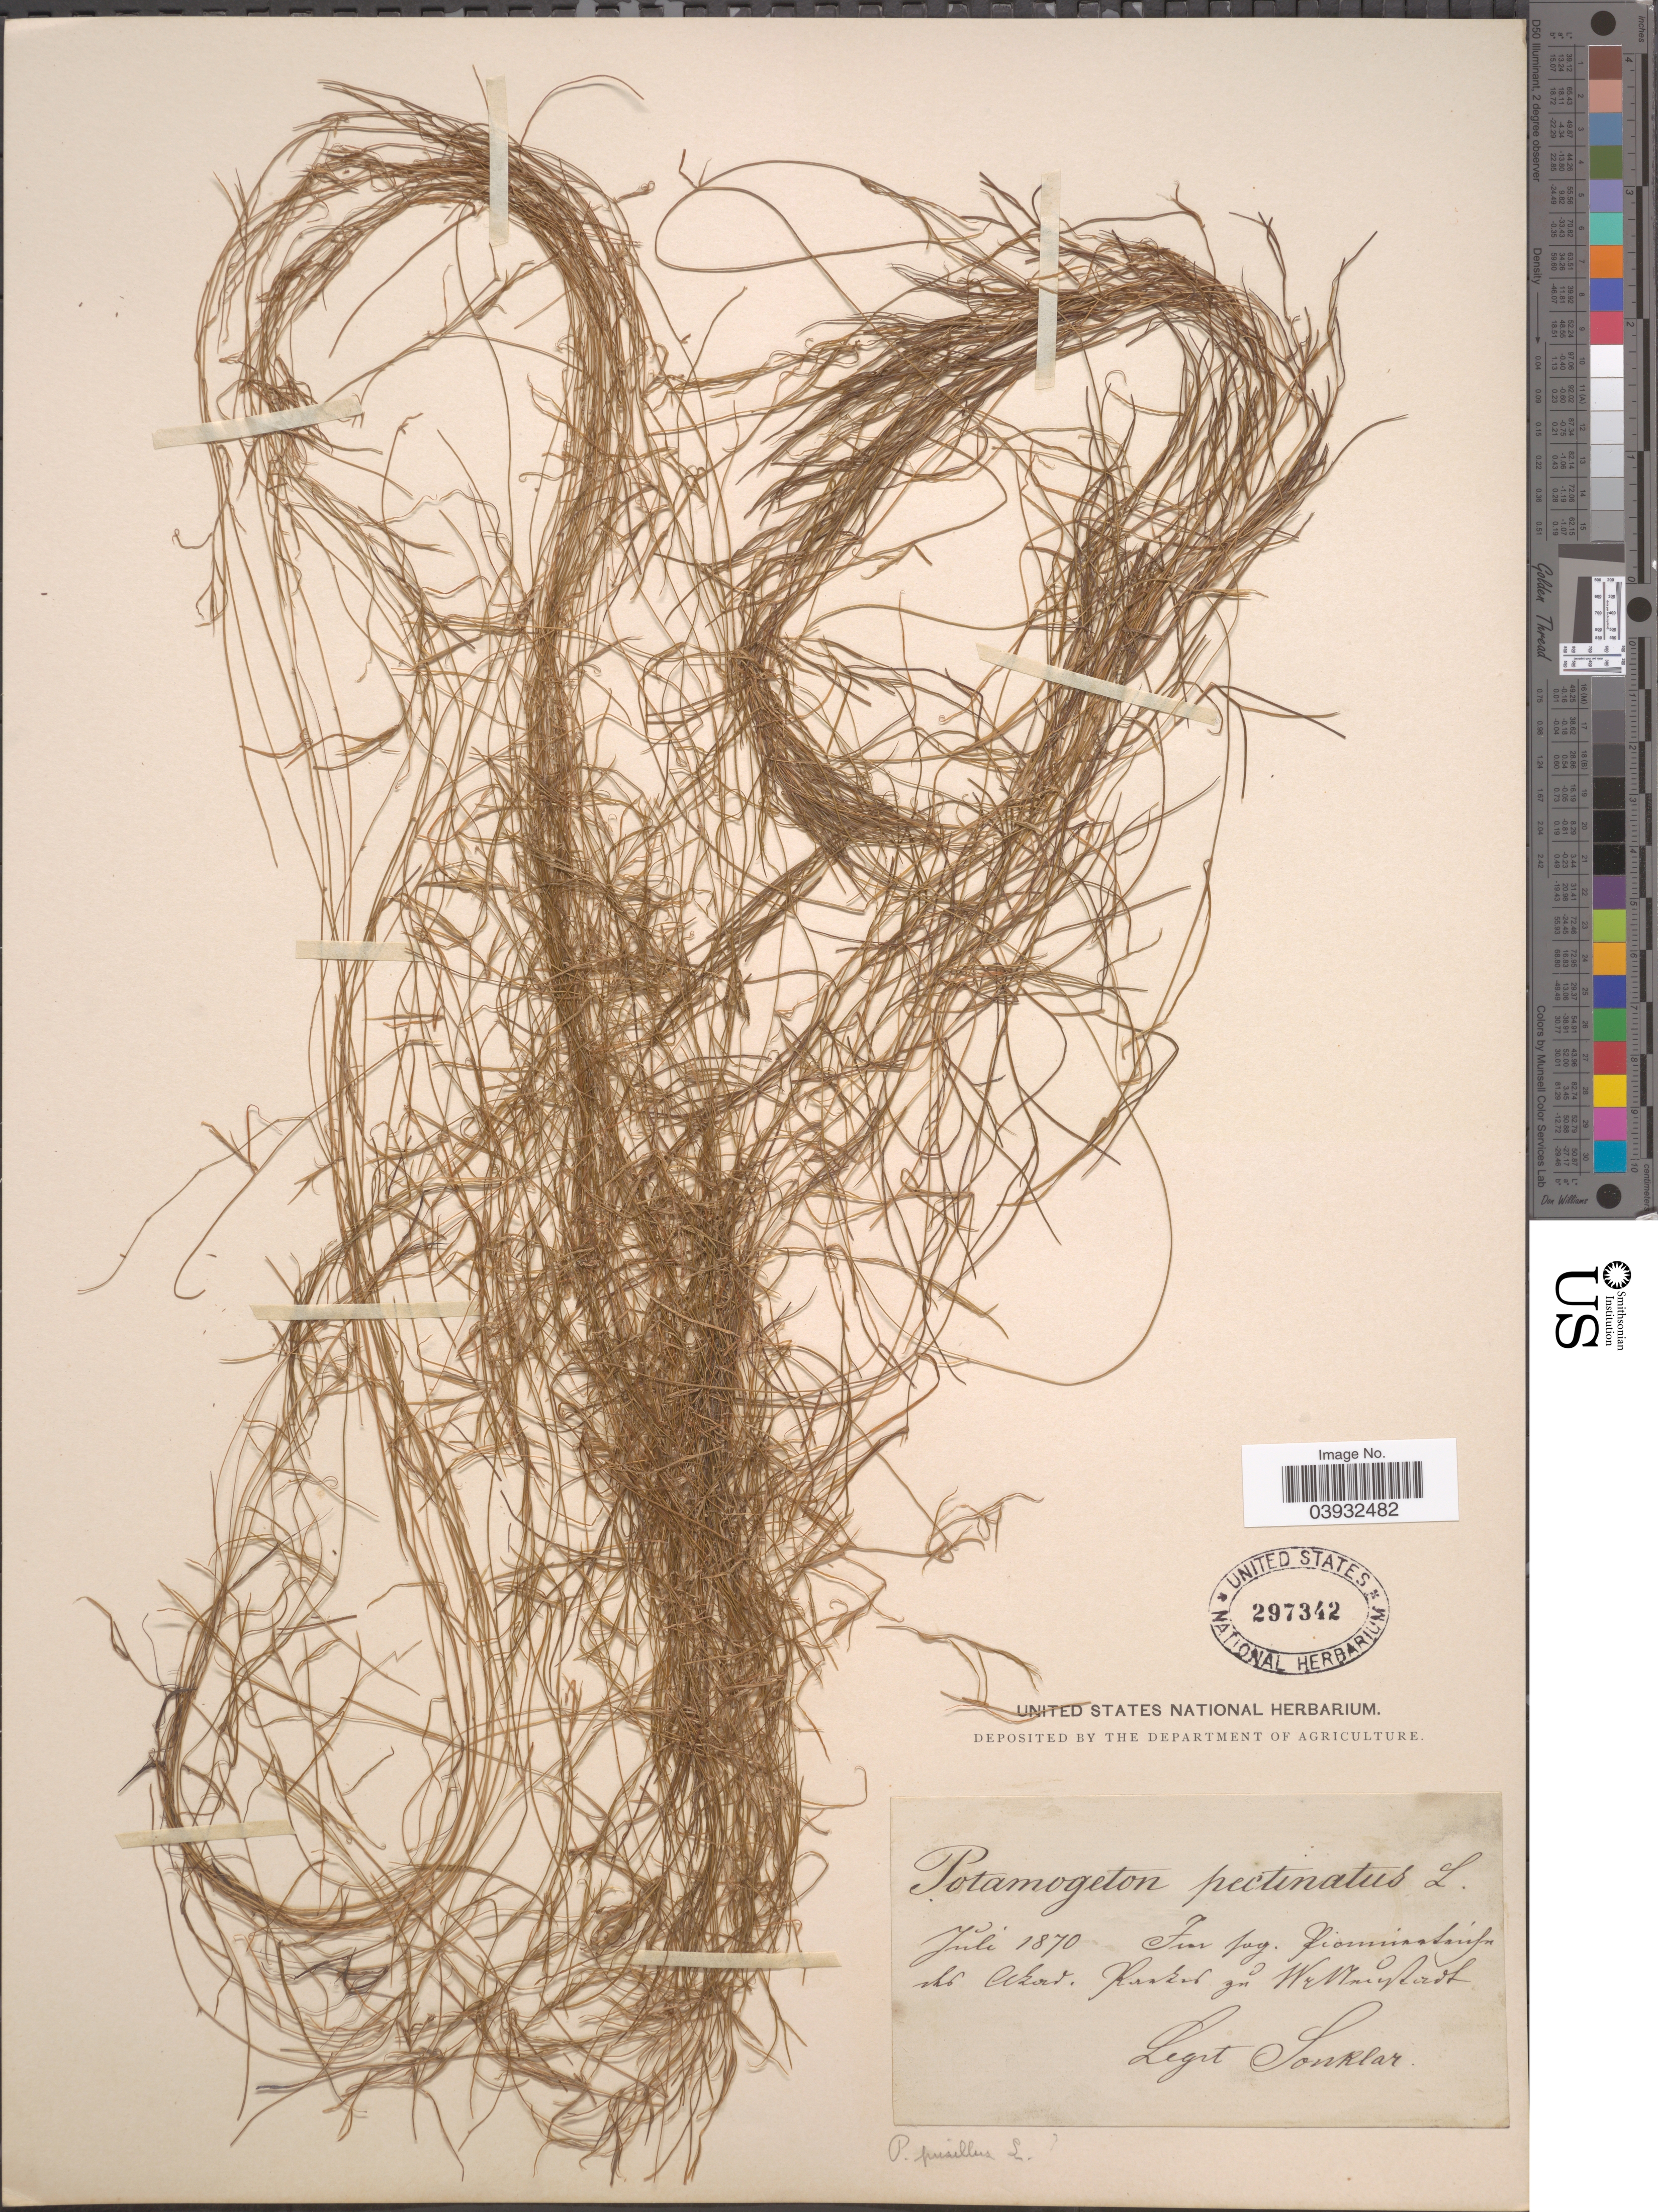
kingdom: Plantae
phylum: Tracheophyta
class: Liliopsida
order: Alismatales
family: Potamogetonaceae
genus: Potamogeton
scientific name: Potamogeton pusillus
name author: L.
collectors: Sonklar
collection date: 1870-07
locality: [illegible text].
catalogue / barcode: US 297342